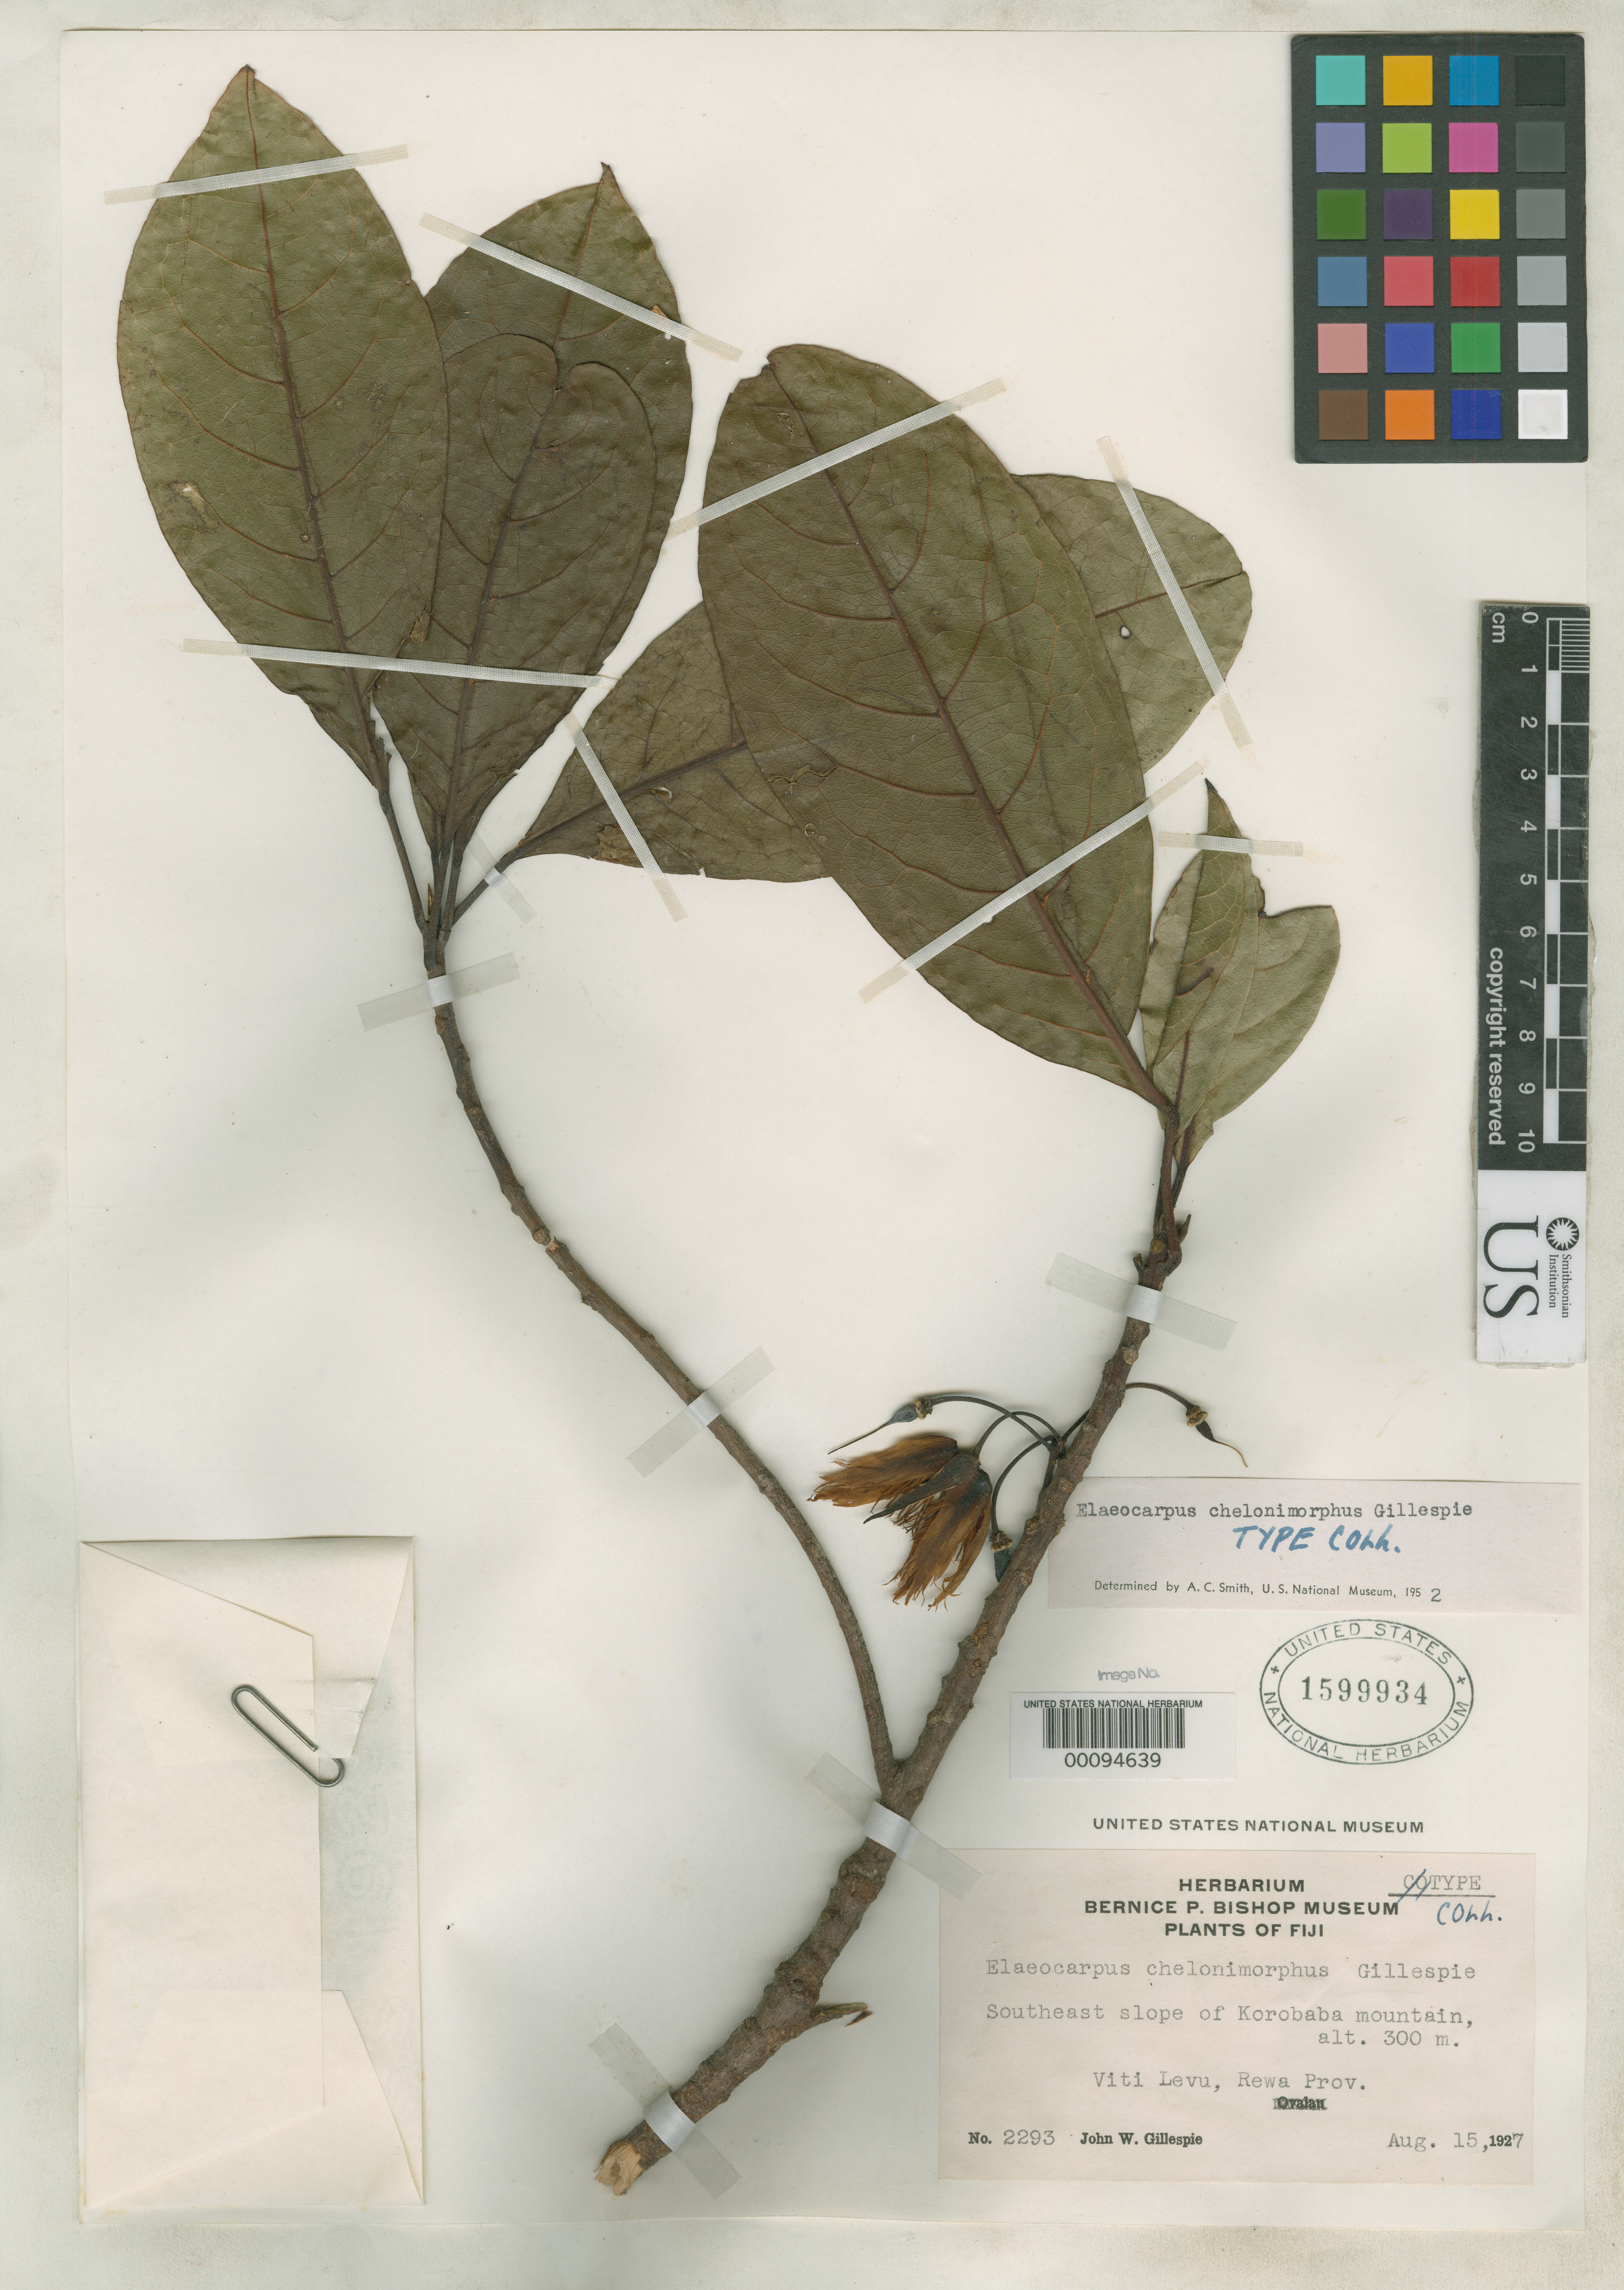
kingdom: Plantae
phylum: Tracheophyta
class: Magnoliopsida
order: Oxalidales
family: Elaeocarpaceae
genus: Elaeocarpus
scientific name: Elaeocarpus chelonimorphus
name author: Gillespie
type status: Isotype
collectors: J. W. Gillespie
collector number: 2293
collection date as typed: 15 Aug 1927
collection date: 1927-08-15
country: Fiji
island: Viti Levu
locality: SE slope of Korobaba mountain. Rewa. [Viti Levu Group]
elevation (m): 300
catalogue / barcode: US 1599934